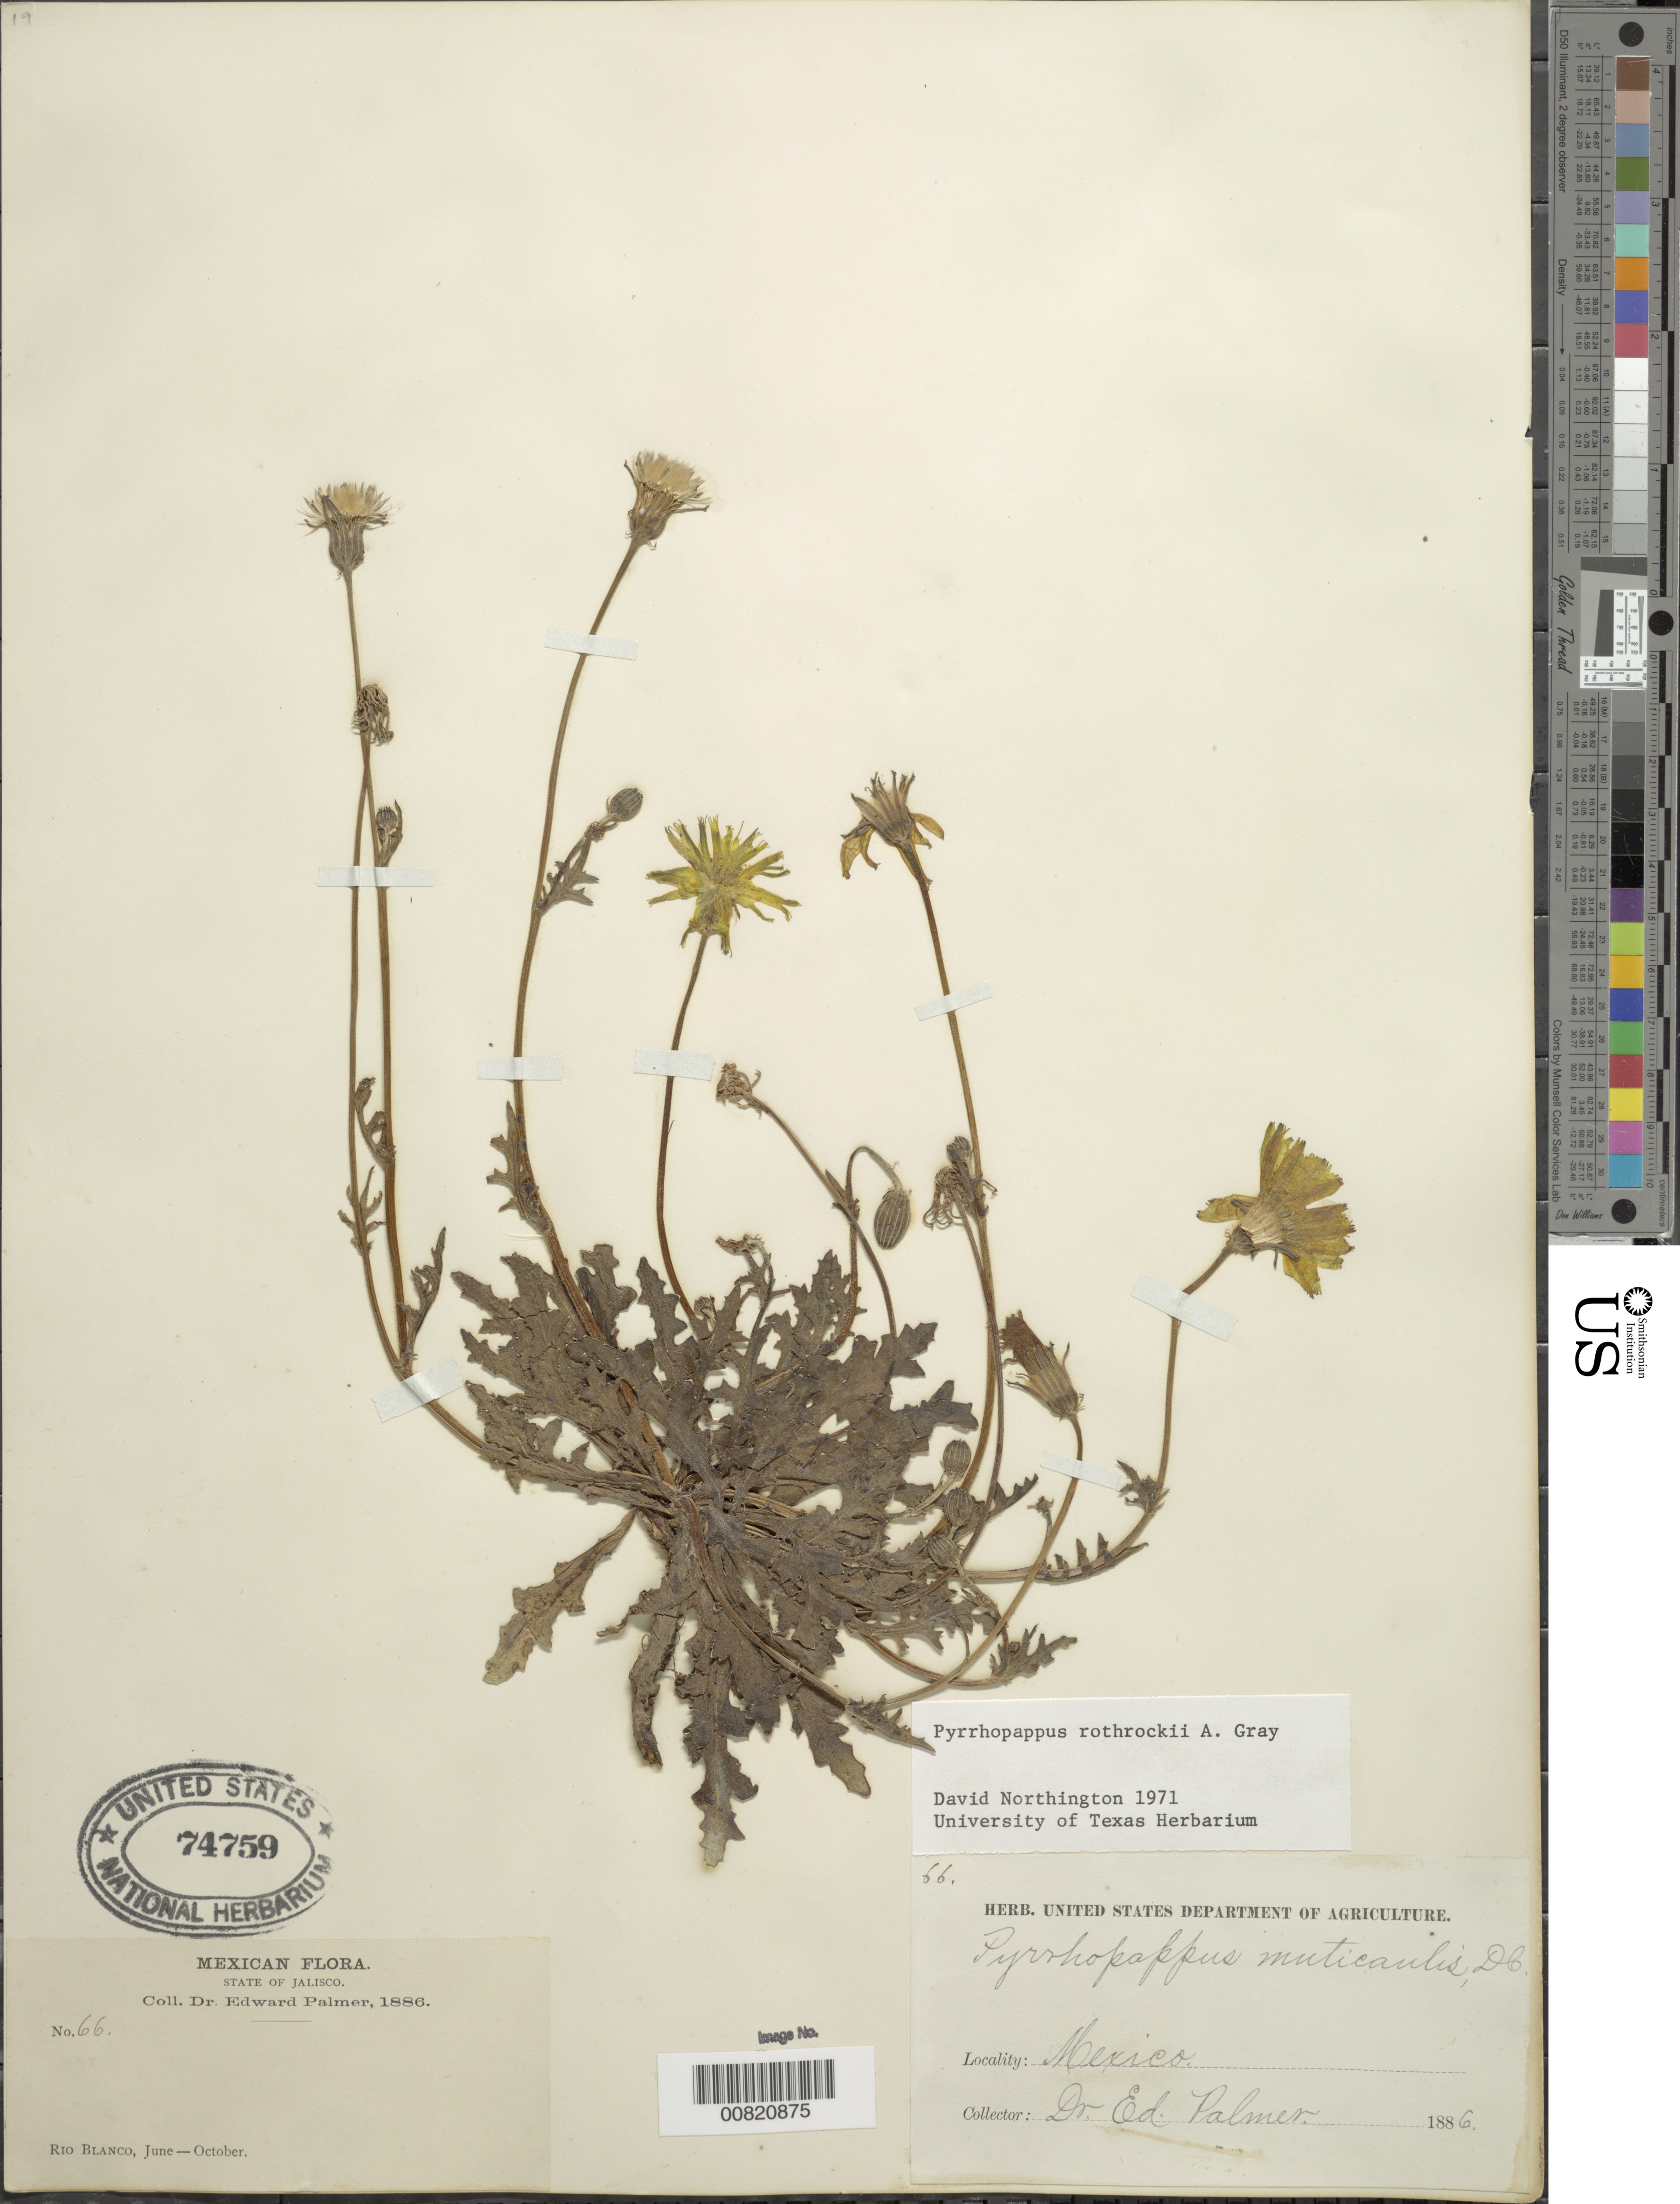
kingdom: Plantae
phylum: Tracheophyta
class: Magnoliopsida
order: Asterales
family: Asteraceae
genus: Pyrrhopappus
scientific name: Pyrrhopappus rothrockii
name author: A. Gray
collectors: E. Palmer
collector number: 66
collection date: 1886-06/1886-10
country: Mexico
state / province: Jalisco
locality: State of Jalisco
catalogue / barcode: US 74759